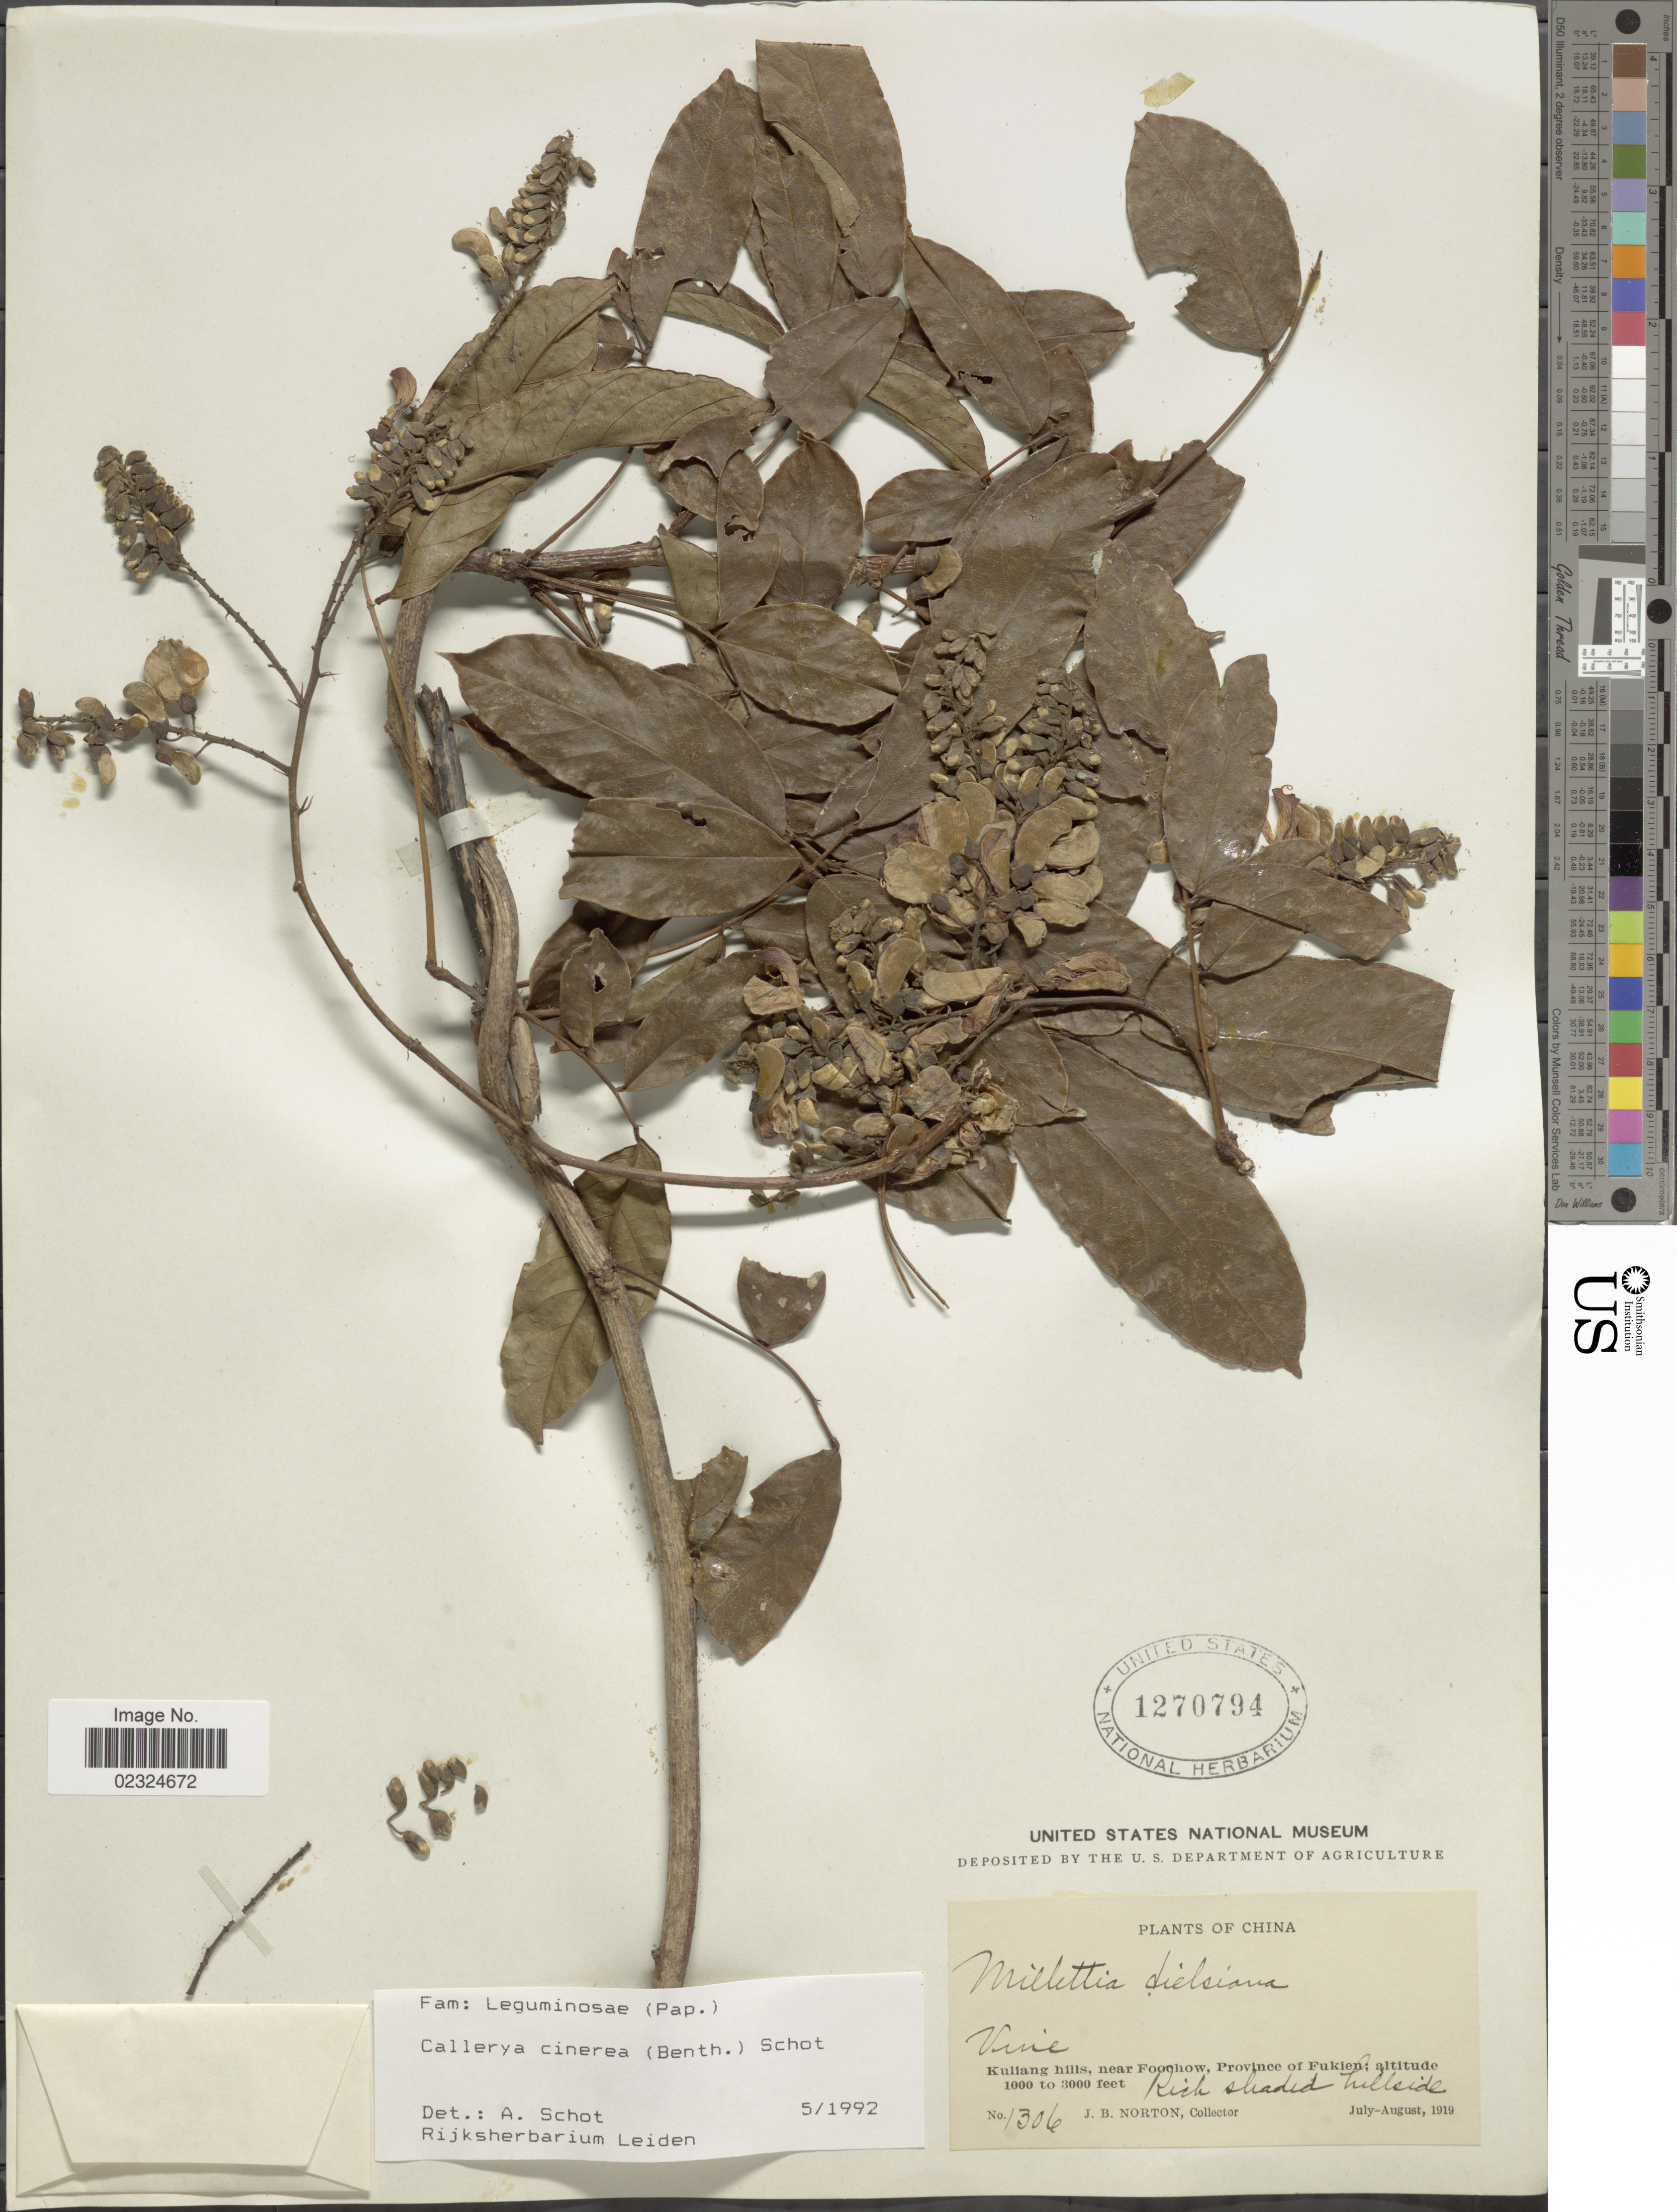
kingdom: Plantae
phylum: Tracheophyta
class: Magnoliopsida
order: Fabales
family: Fabaceae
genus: Callerya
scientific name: Callerya cinerea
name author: (Benth.) Schot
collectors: J. B. Norton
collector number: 1306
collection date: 1919-07/1919-08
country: China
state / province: Fujian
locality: Kuliang hills, near Foochow, Province of Fukien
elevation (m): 305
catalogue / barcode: US 1270794